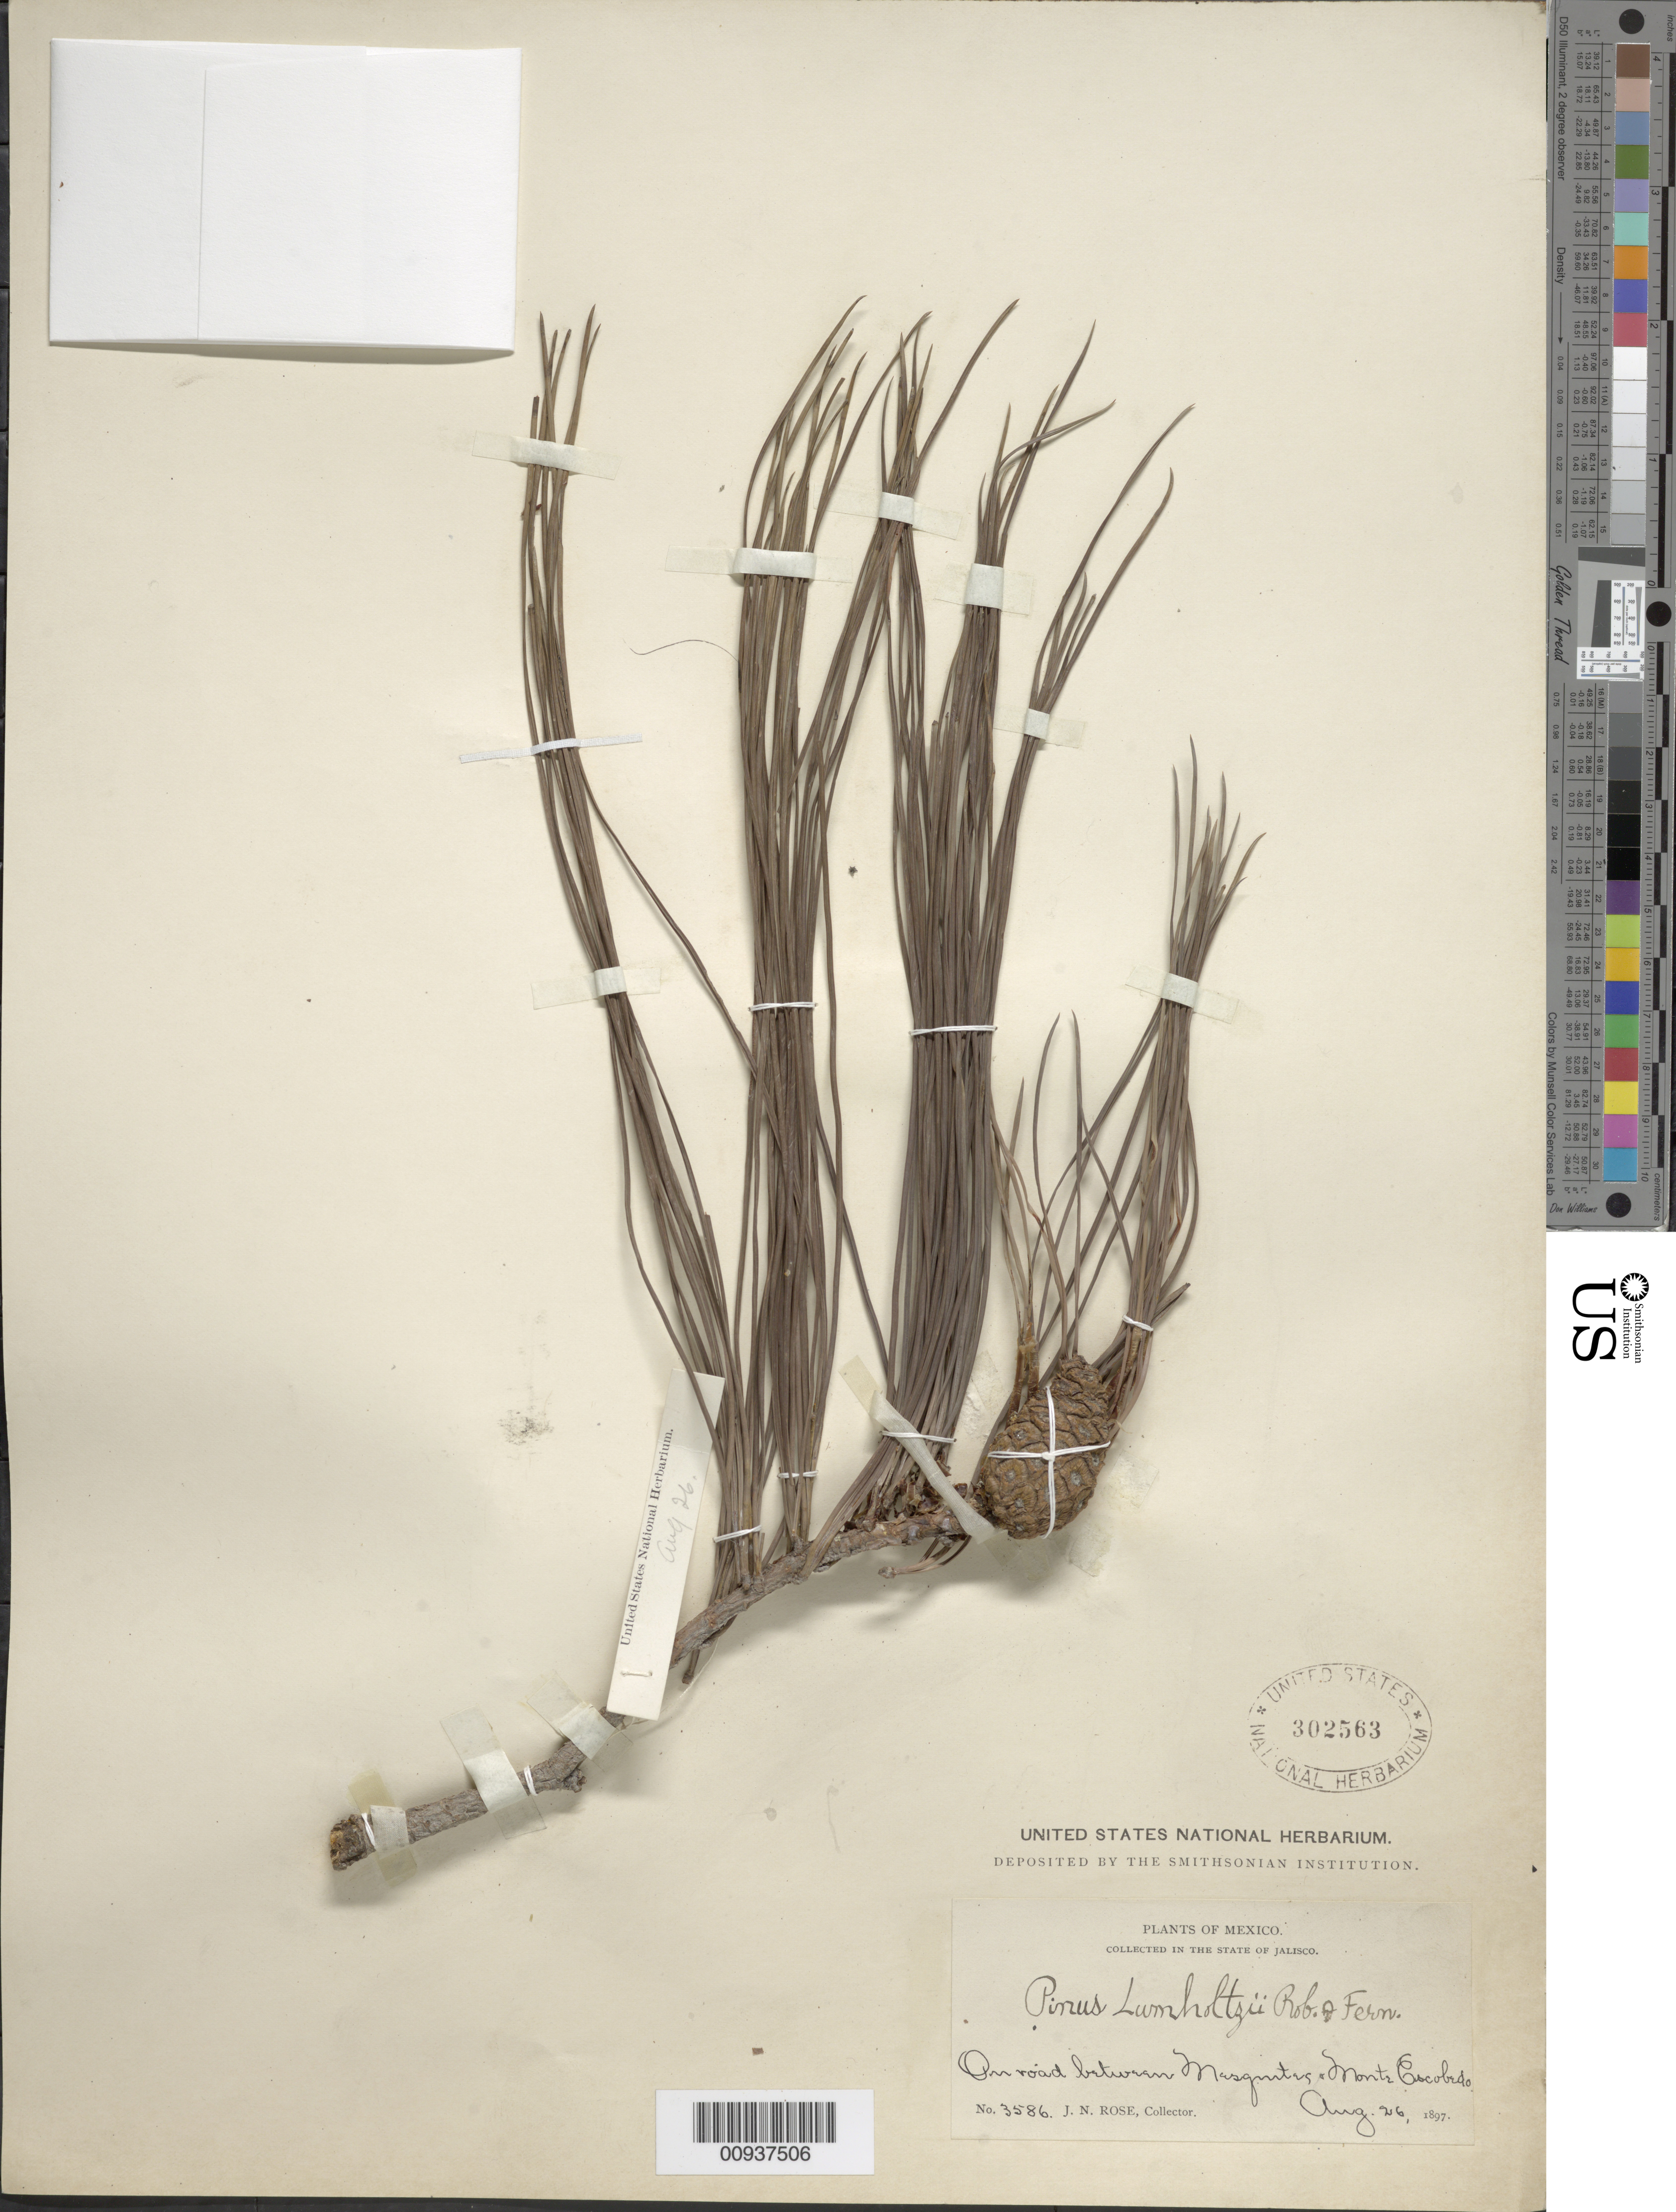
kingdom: Plantae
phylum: Tracheophyta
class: Pinopsida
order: Pinales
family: Pinaceae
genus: Pinus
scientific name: Pinus lumholtzii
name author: B.L. Rob. & Fernald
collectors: J. N. Rose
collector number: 3586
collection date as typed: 26 Aug 1897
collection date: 1897-08-26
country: Mexico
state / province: Jalisco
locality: On road between Mesquites and Monte Escobedo.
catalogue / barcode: US 302563